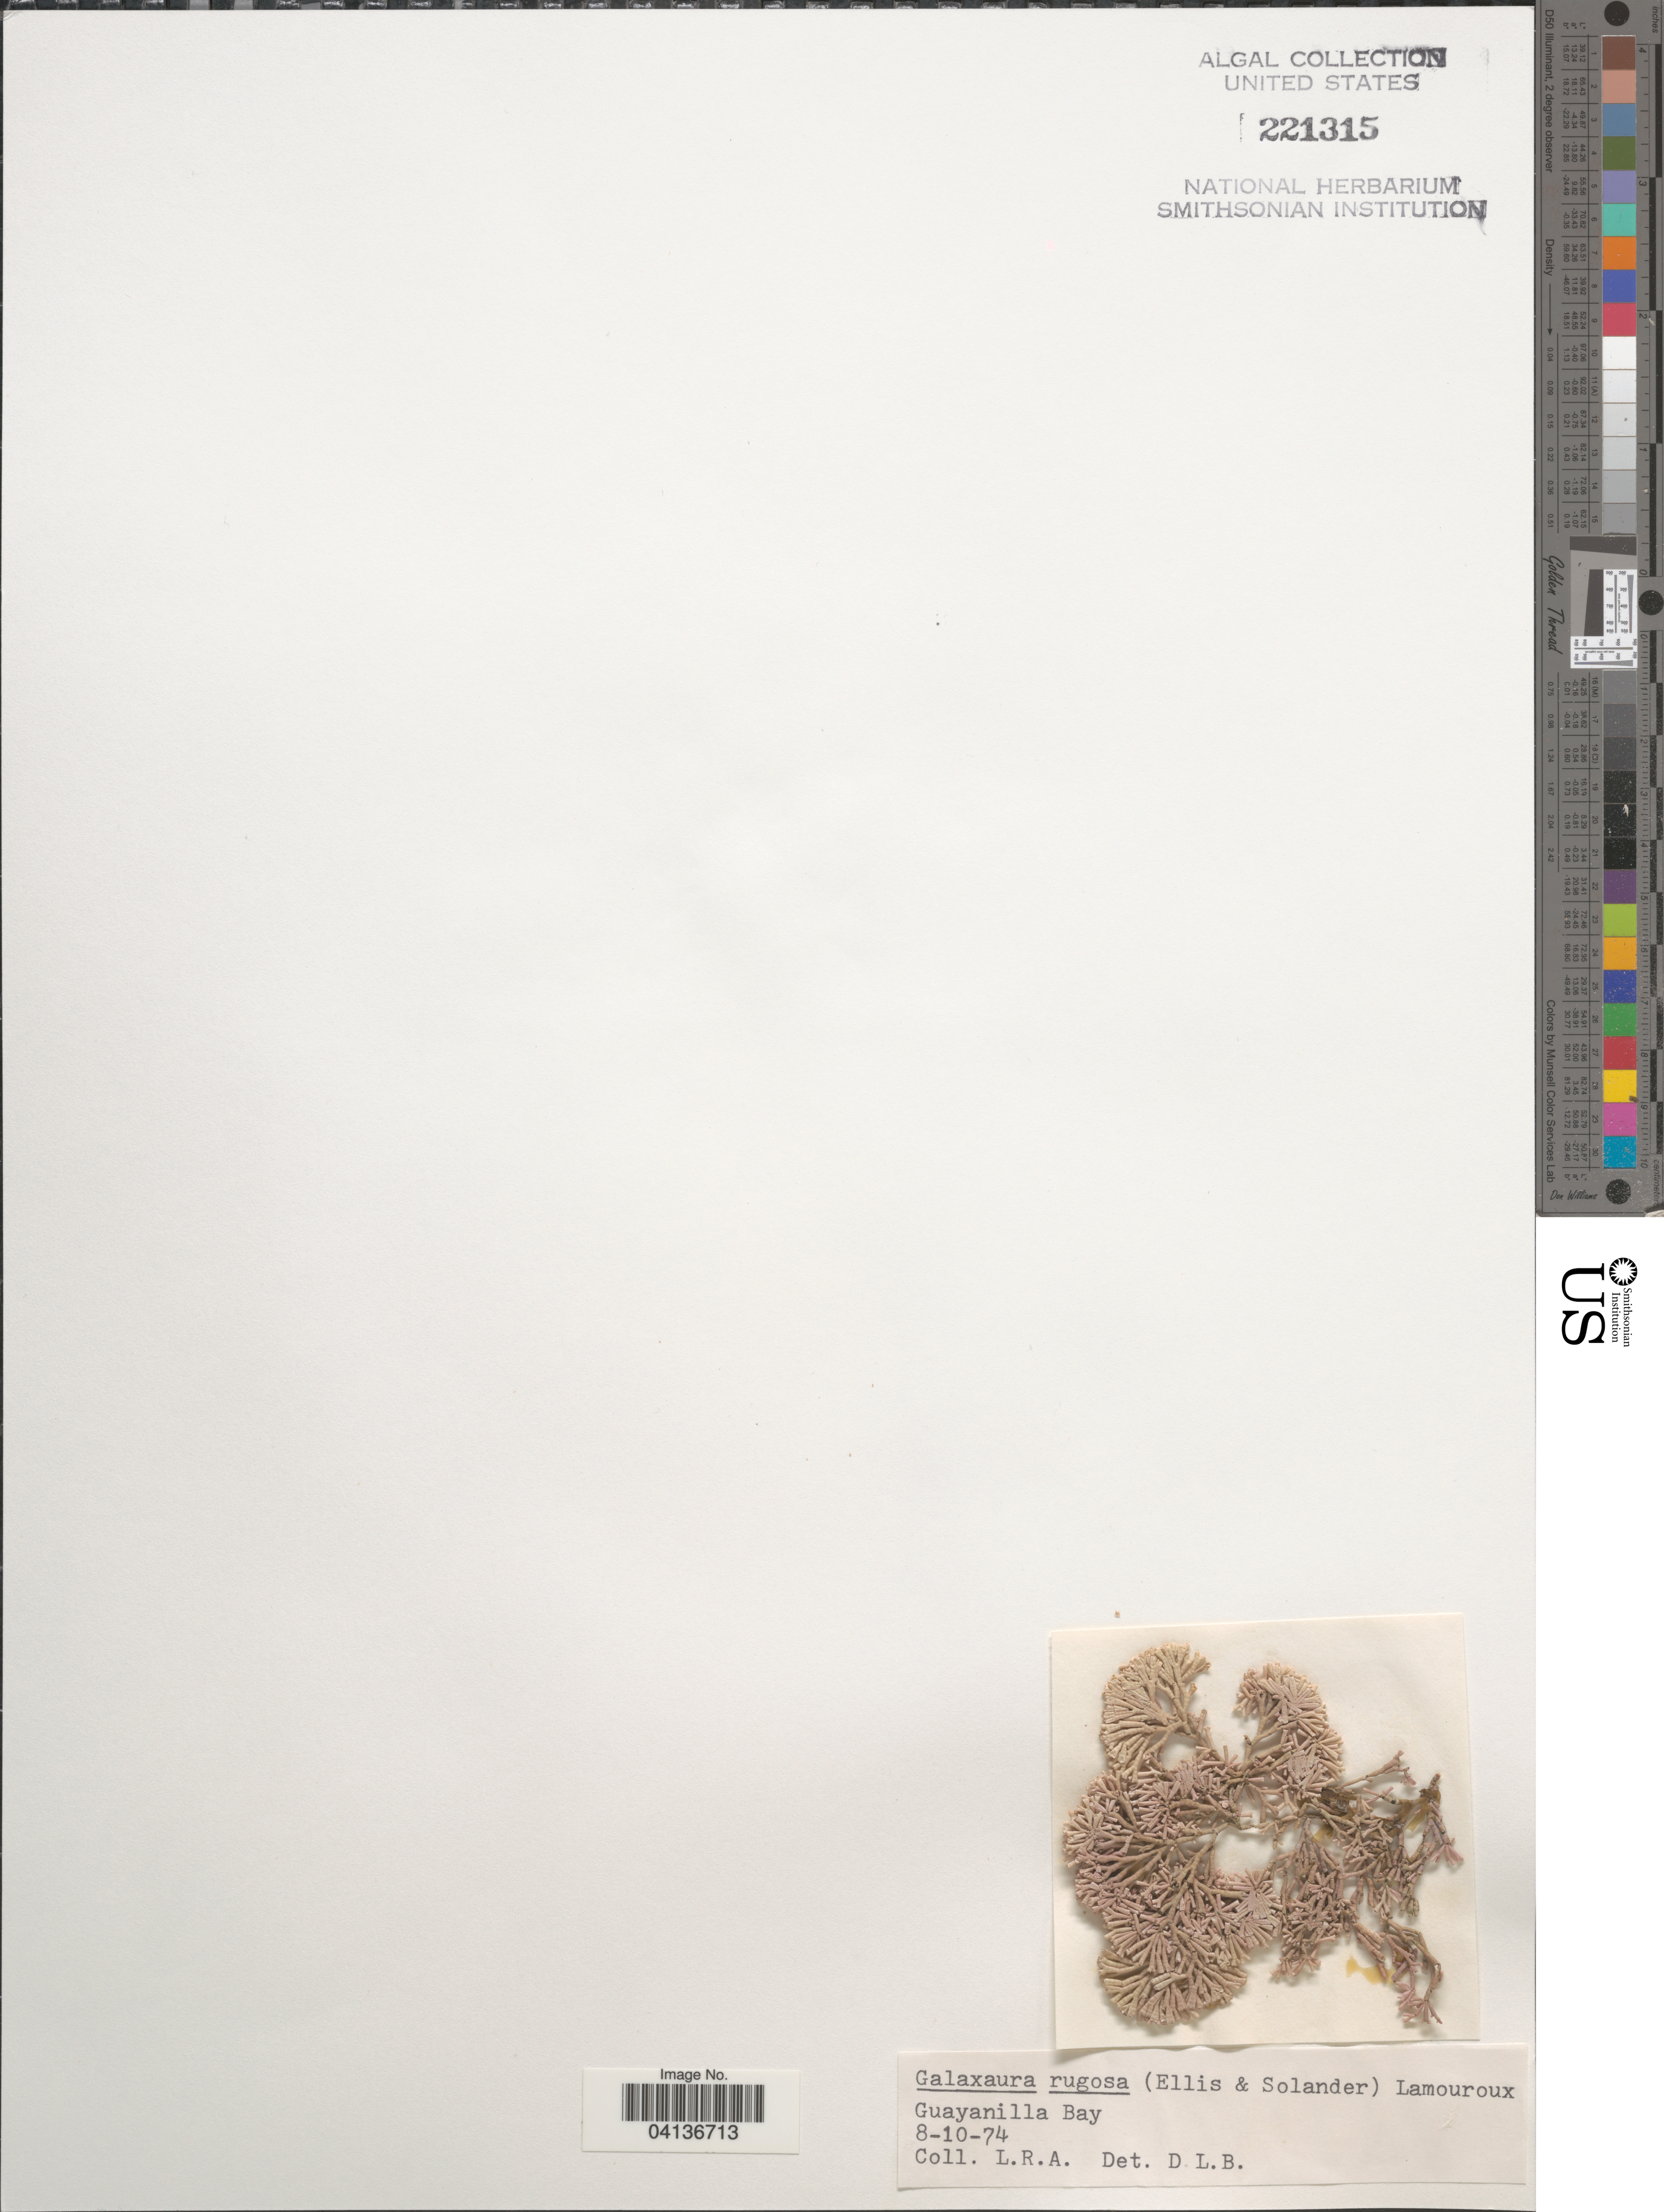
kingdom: Plantae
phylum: Rhodophyta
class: Florideophyceae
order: Nemaliales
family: Galaxauraceae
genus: Galaxaura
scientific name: Galaxaura rugosa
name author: (Ellis & Sol.) J.V.Lamouroux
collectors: L. R. A.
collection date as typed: Transcribed d/m/y: 8/10/74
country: Puerto Rico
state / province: Guayanilla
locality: Guayanilla Bay.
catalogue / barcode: US 221315